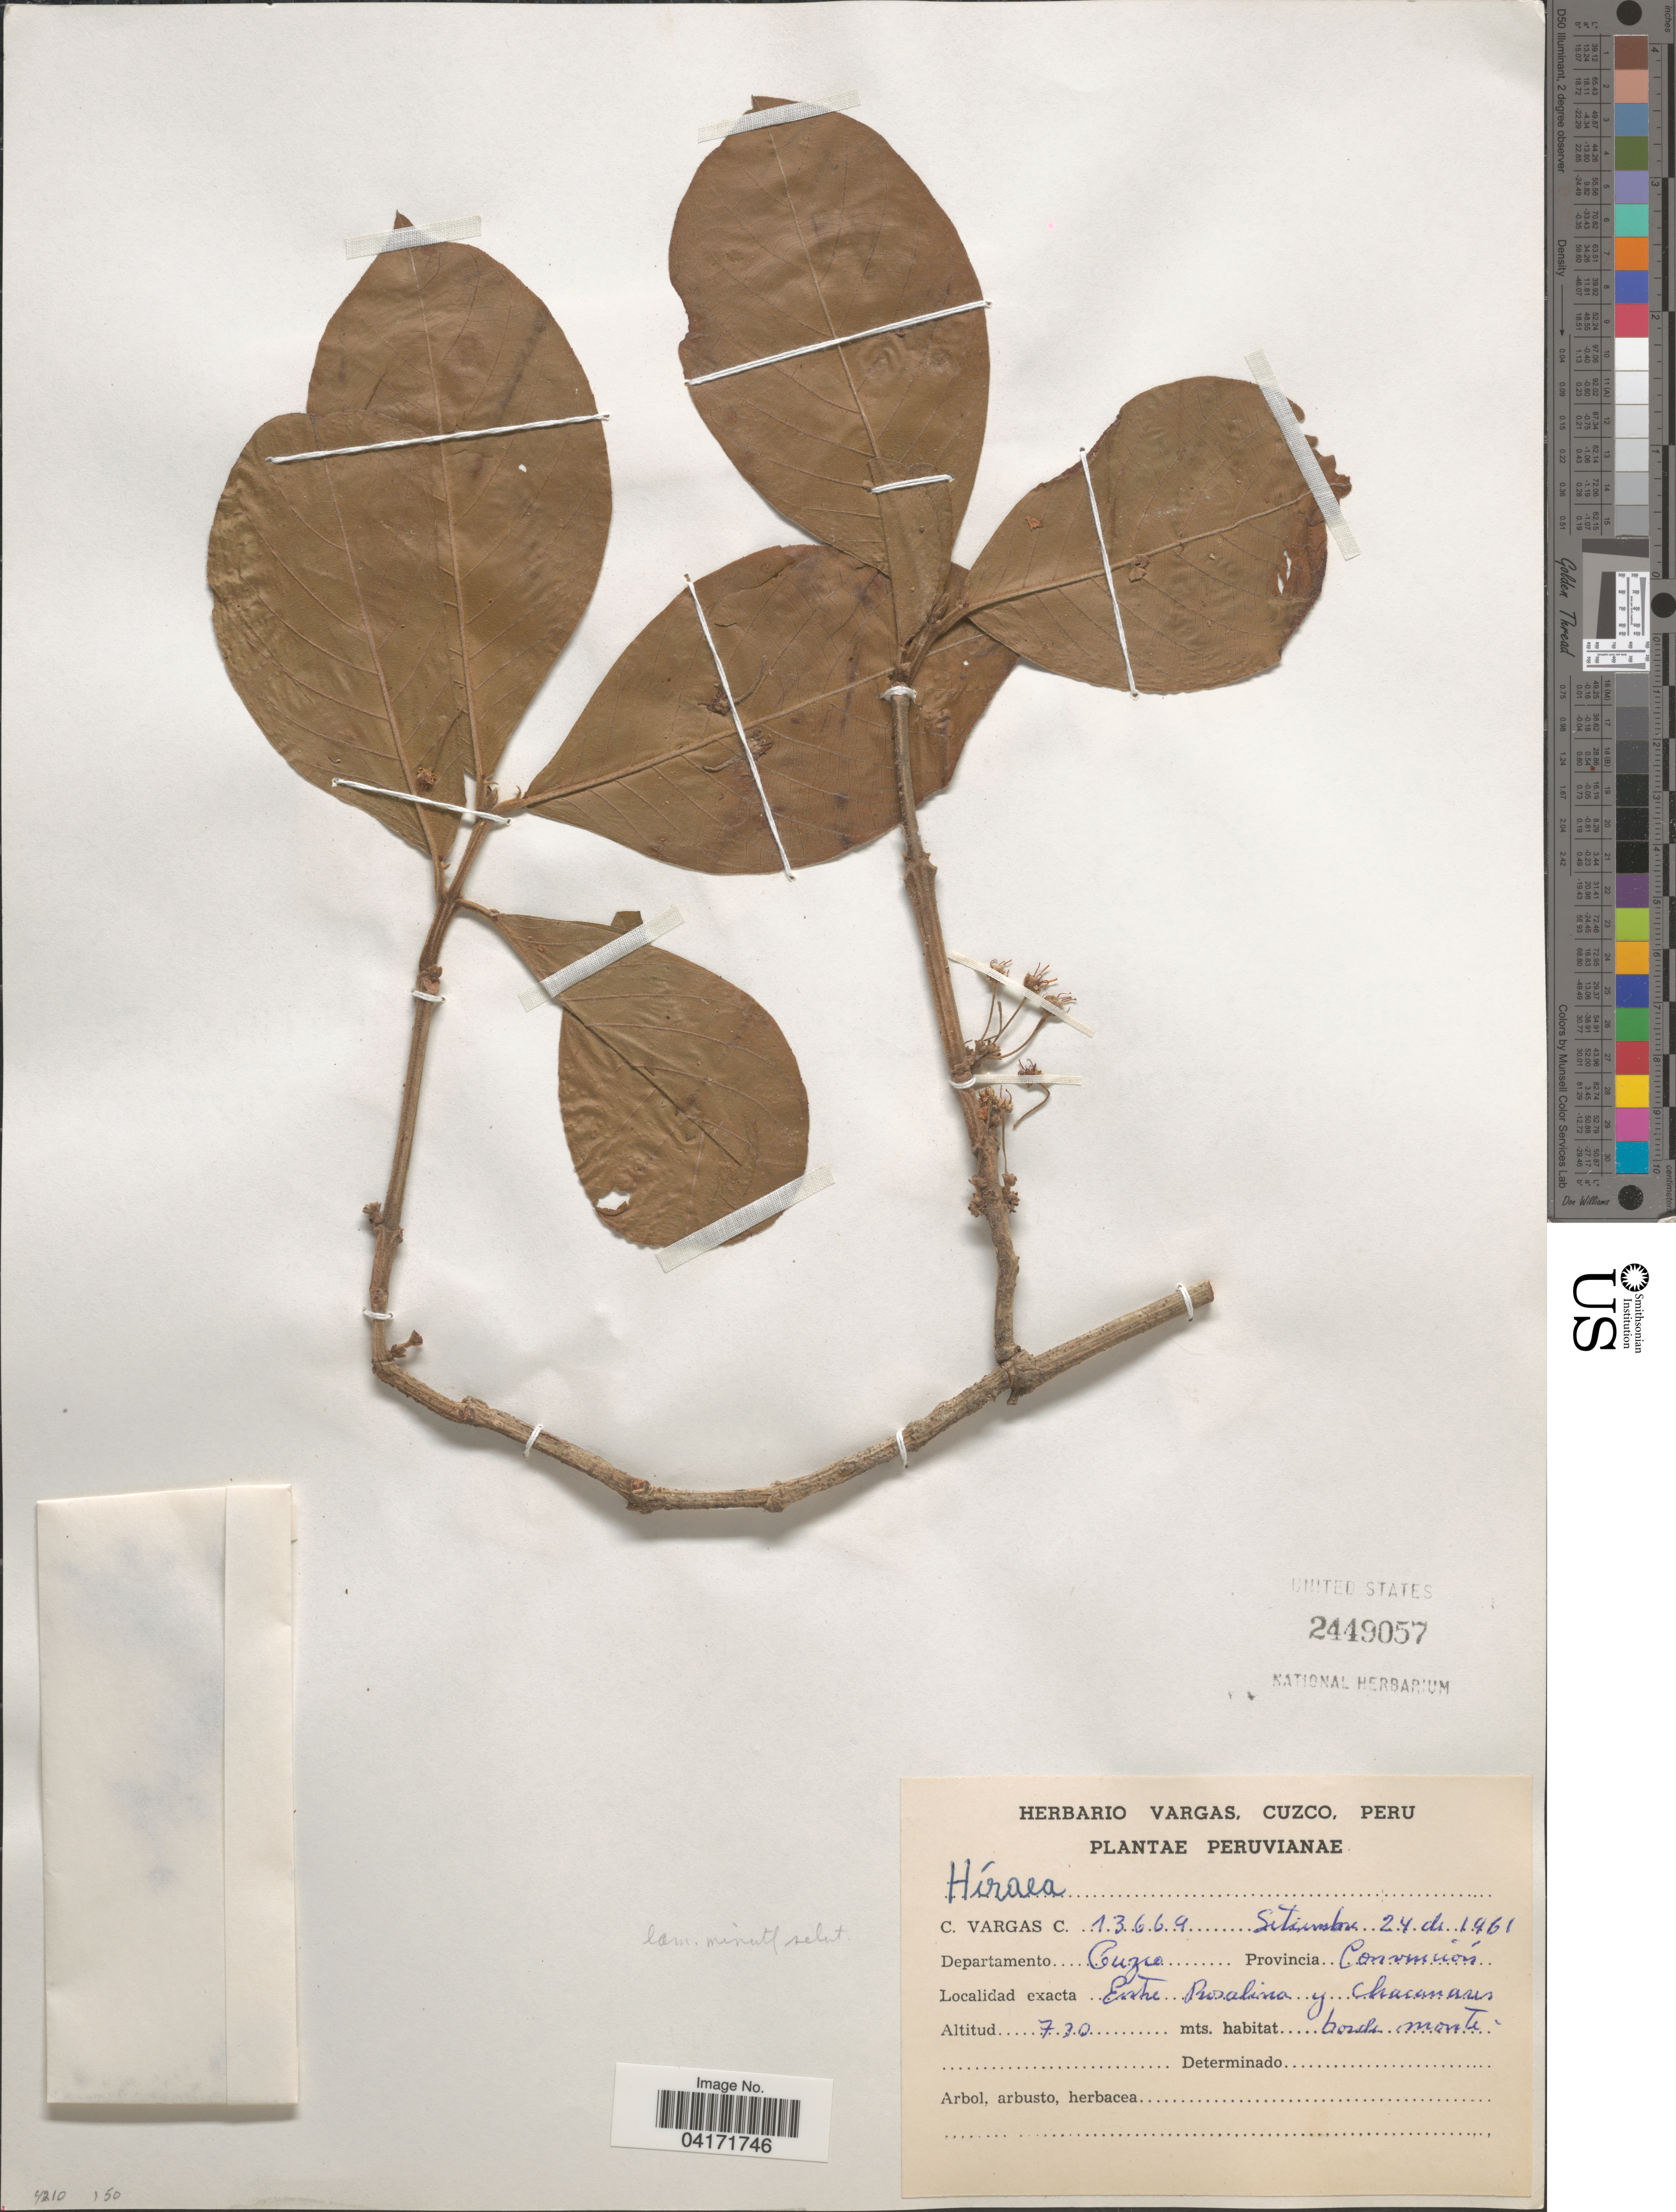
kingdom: Plantae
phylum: Tracheophyta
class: Magnoliopsida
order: Malpighiales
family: Malpighiaceae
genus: Hiraea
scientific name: Hiraea sp.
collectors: C. Vargas Calderón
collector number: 13669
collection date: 1961-09-24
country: Peru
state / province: Cusco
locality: Peruvianae. Departamento Cuzco. Provincia Convención. Entre Rosalina y Chacanares.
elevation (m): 730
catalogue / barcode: US 2449057